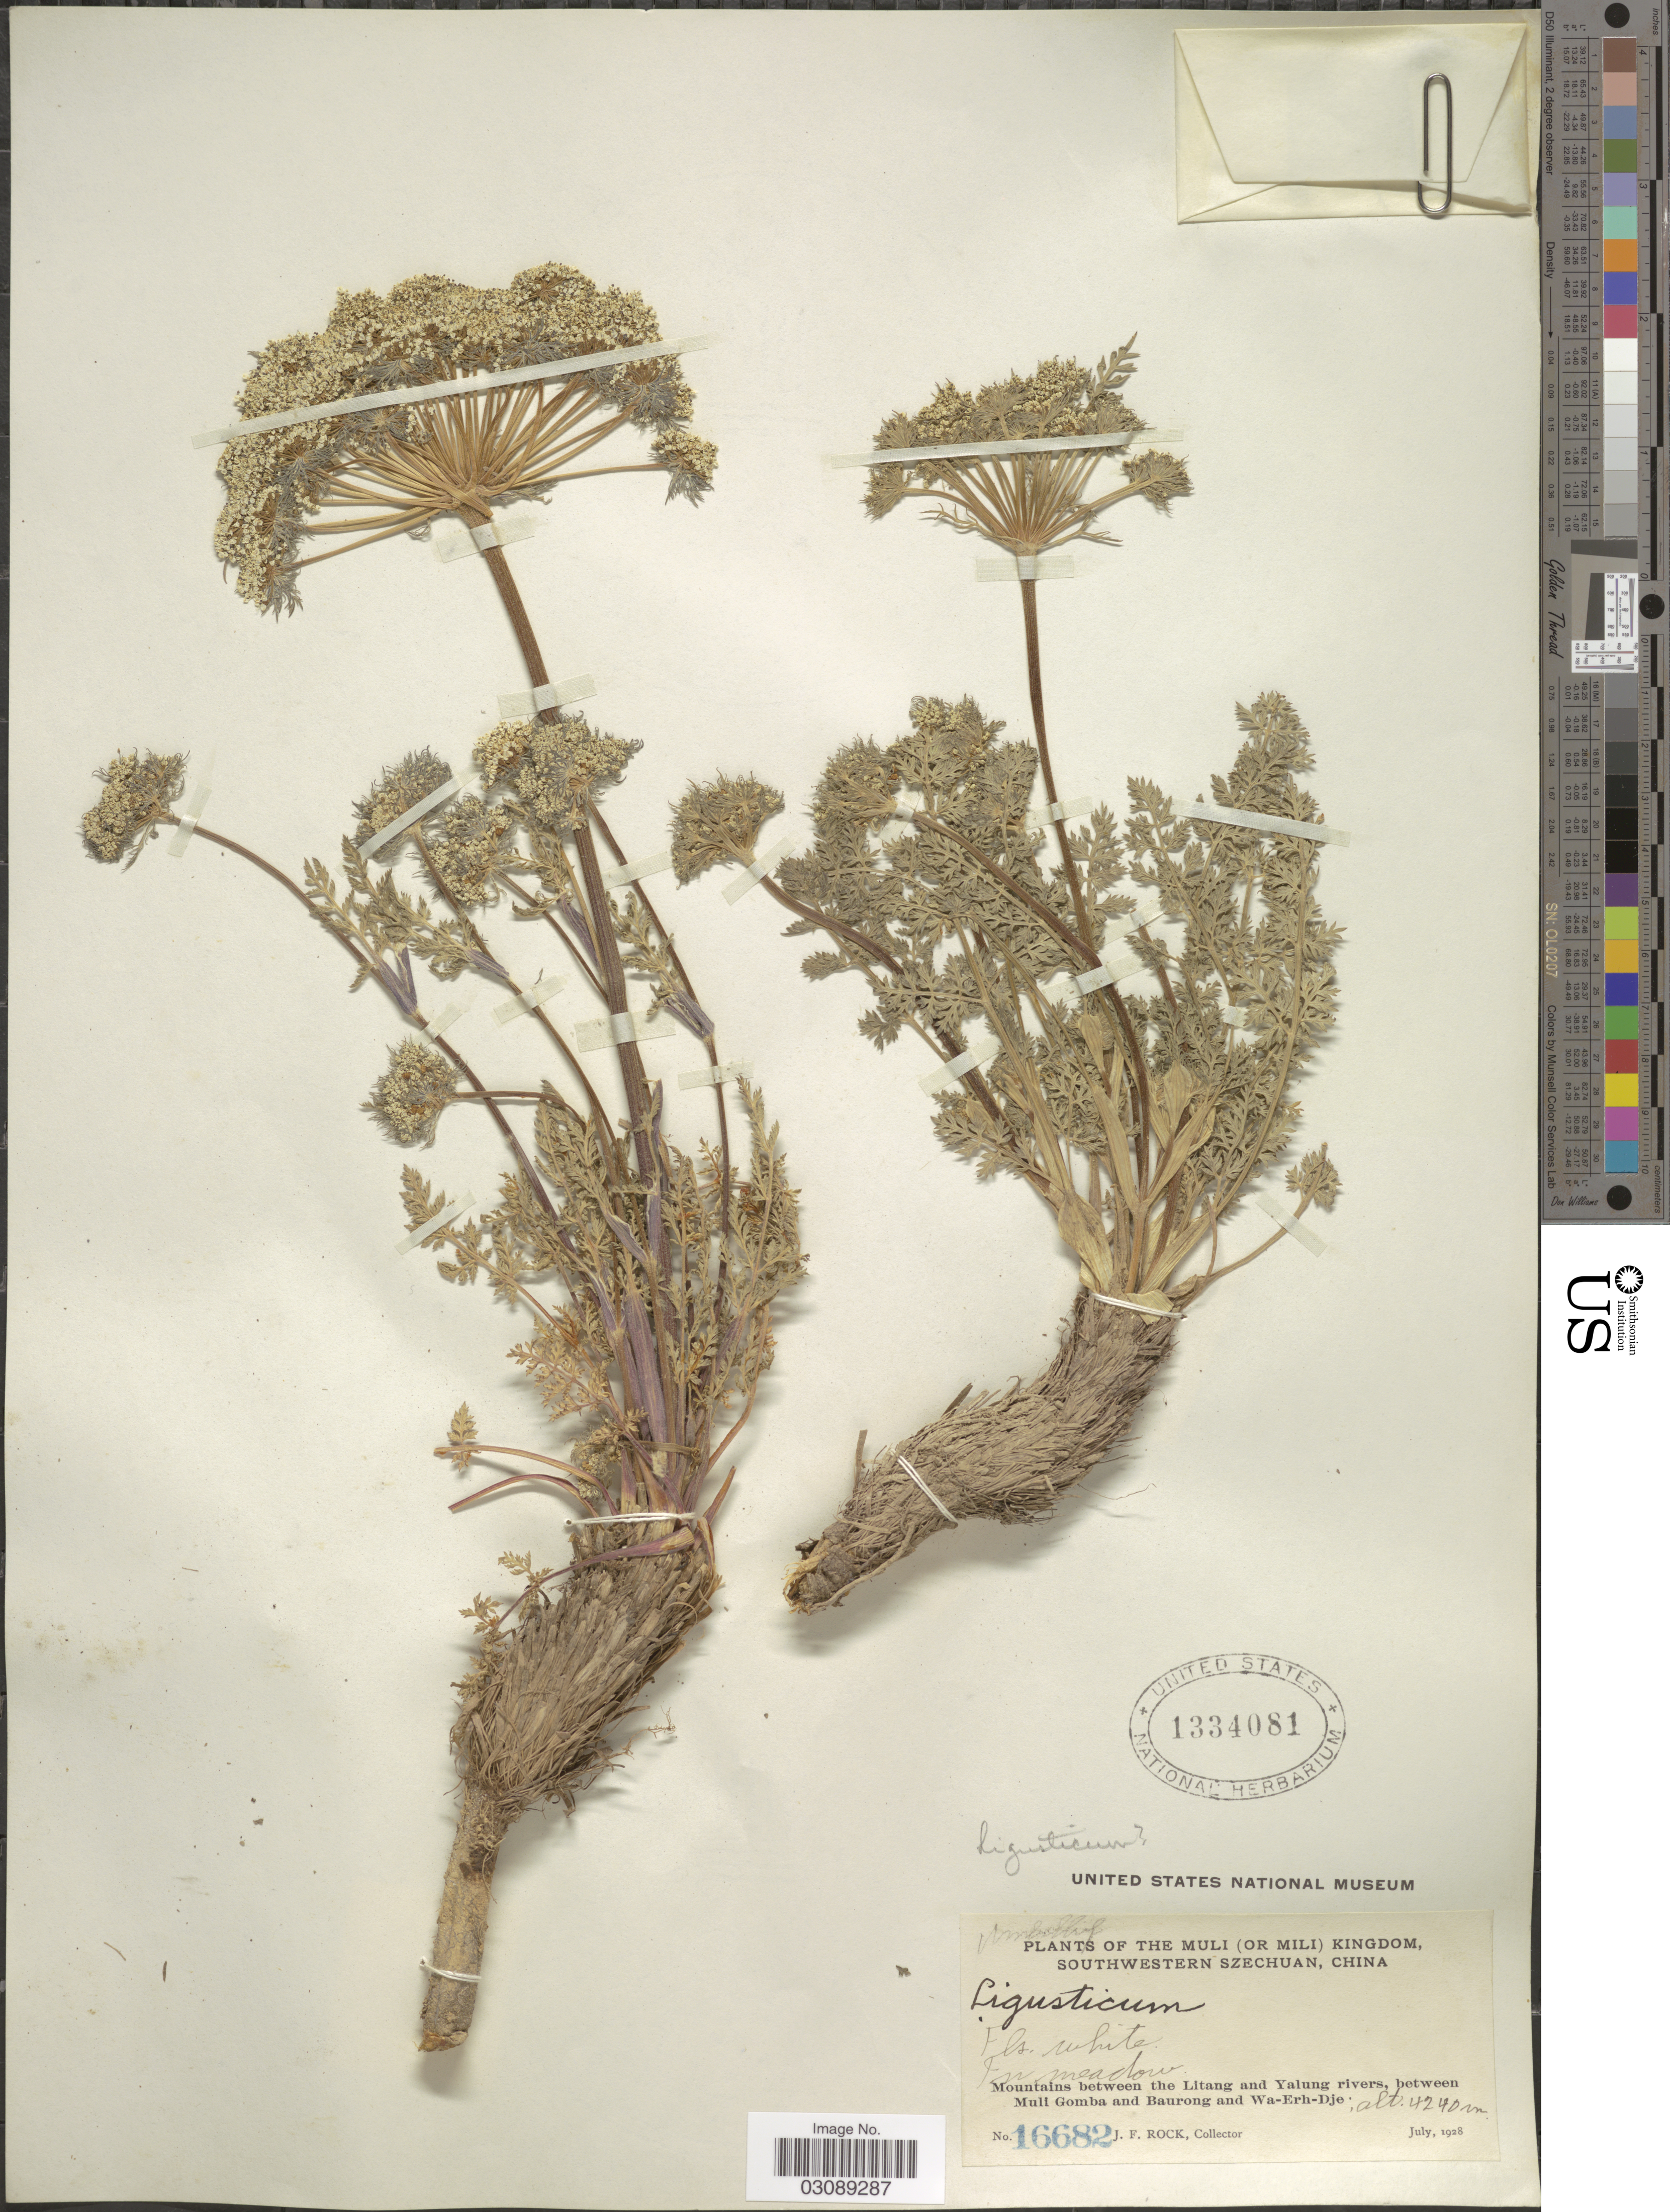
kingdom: Plantae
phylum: Tracheophyta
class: Magnoliopsida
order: Apiales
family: Apiaceae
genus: Ligusticum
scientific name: Ligusticum sp.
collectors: J. Rock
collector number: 16682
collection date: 1928-07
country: China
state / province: Sichuan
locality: The Muli (or Mili) Kingdom, southwestern Szechuan. Mountains between the Litang and Yalung rivers, between Muli Gomba and Baurong and Wa-Erh-Dje.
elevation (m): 4240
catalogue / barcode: US 1334081